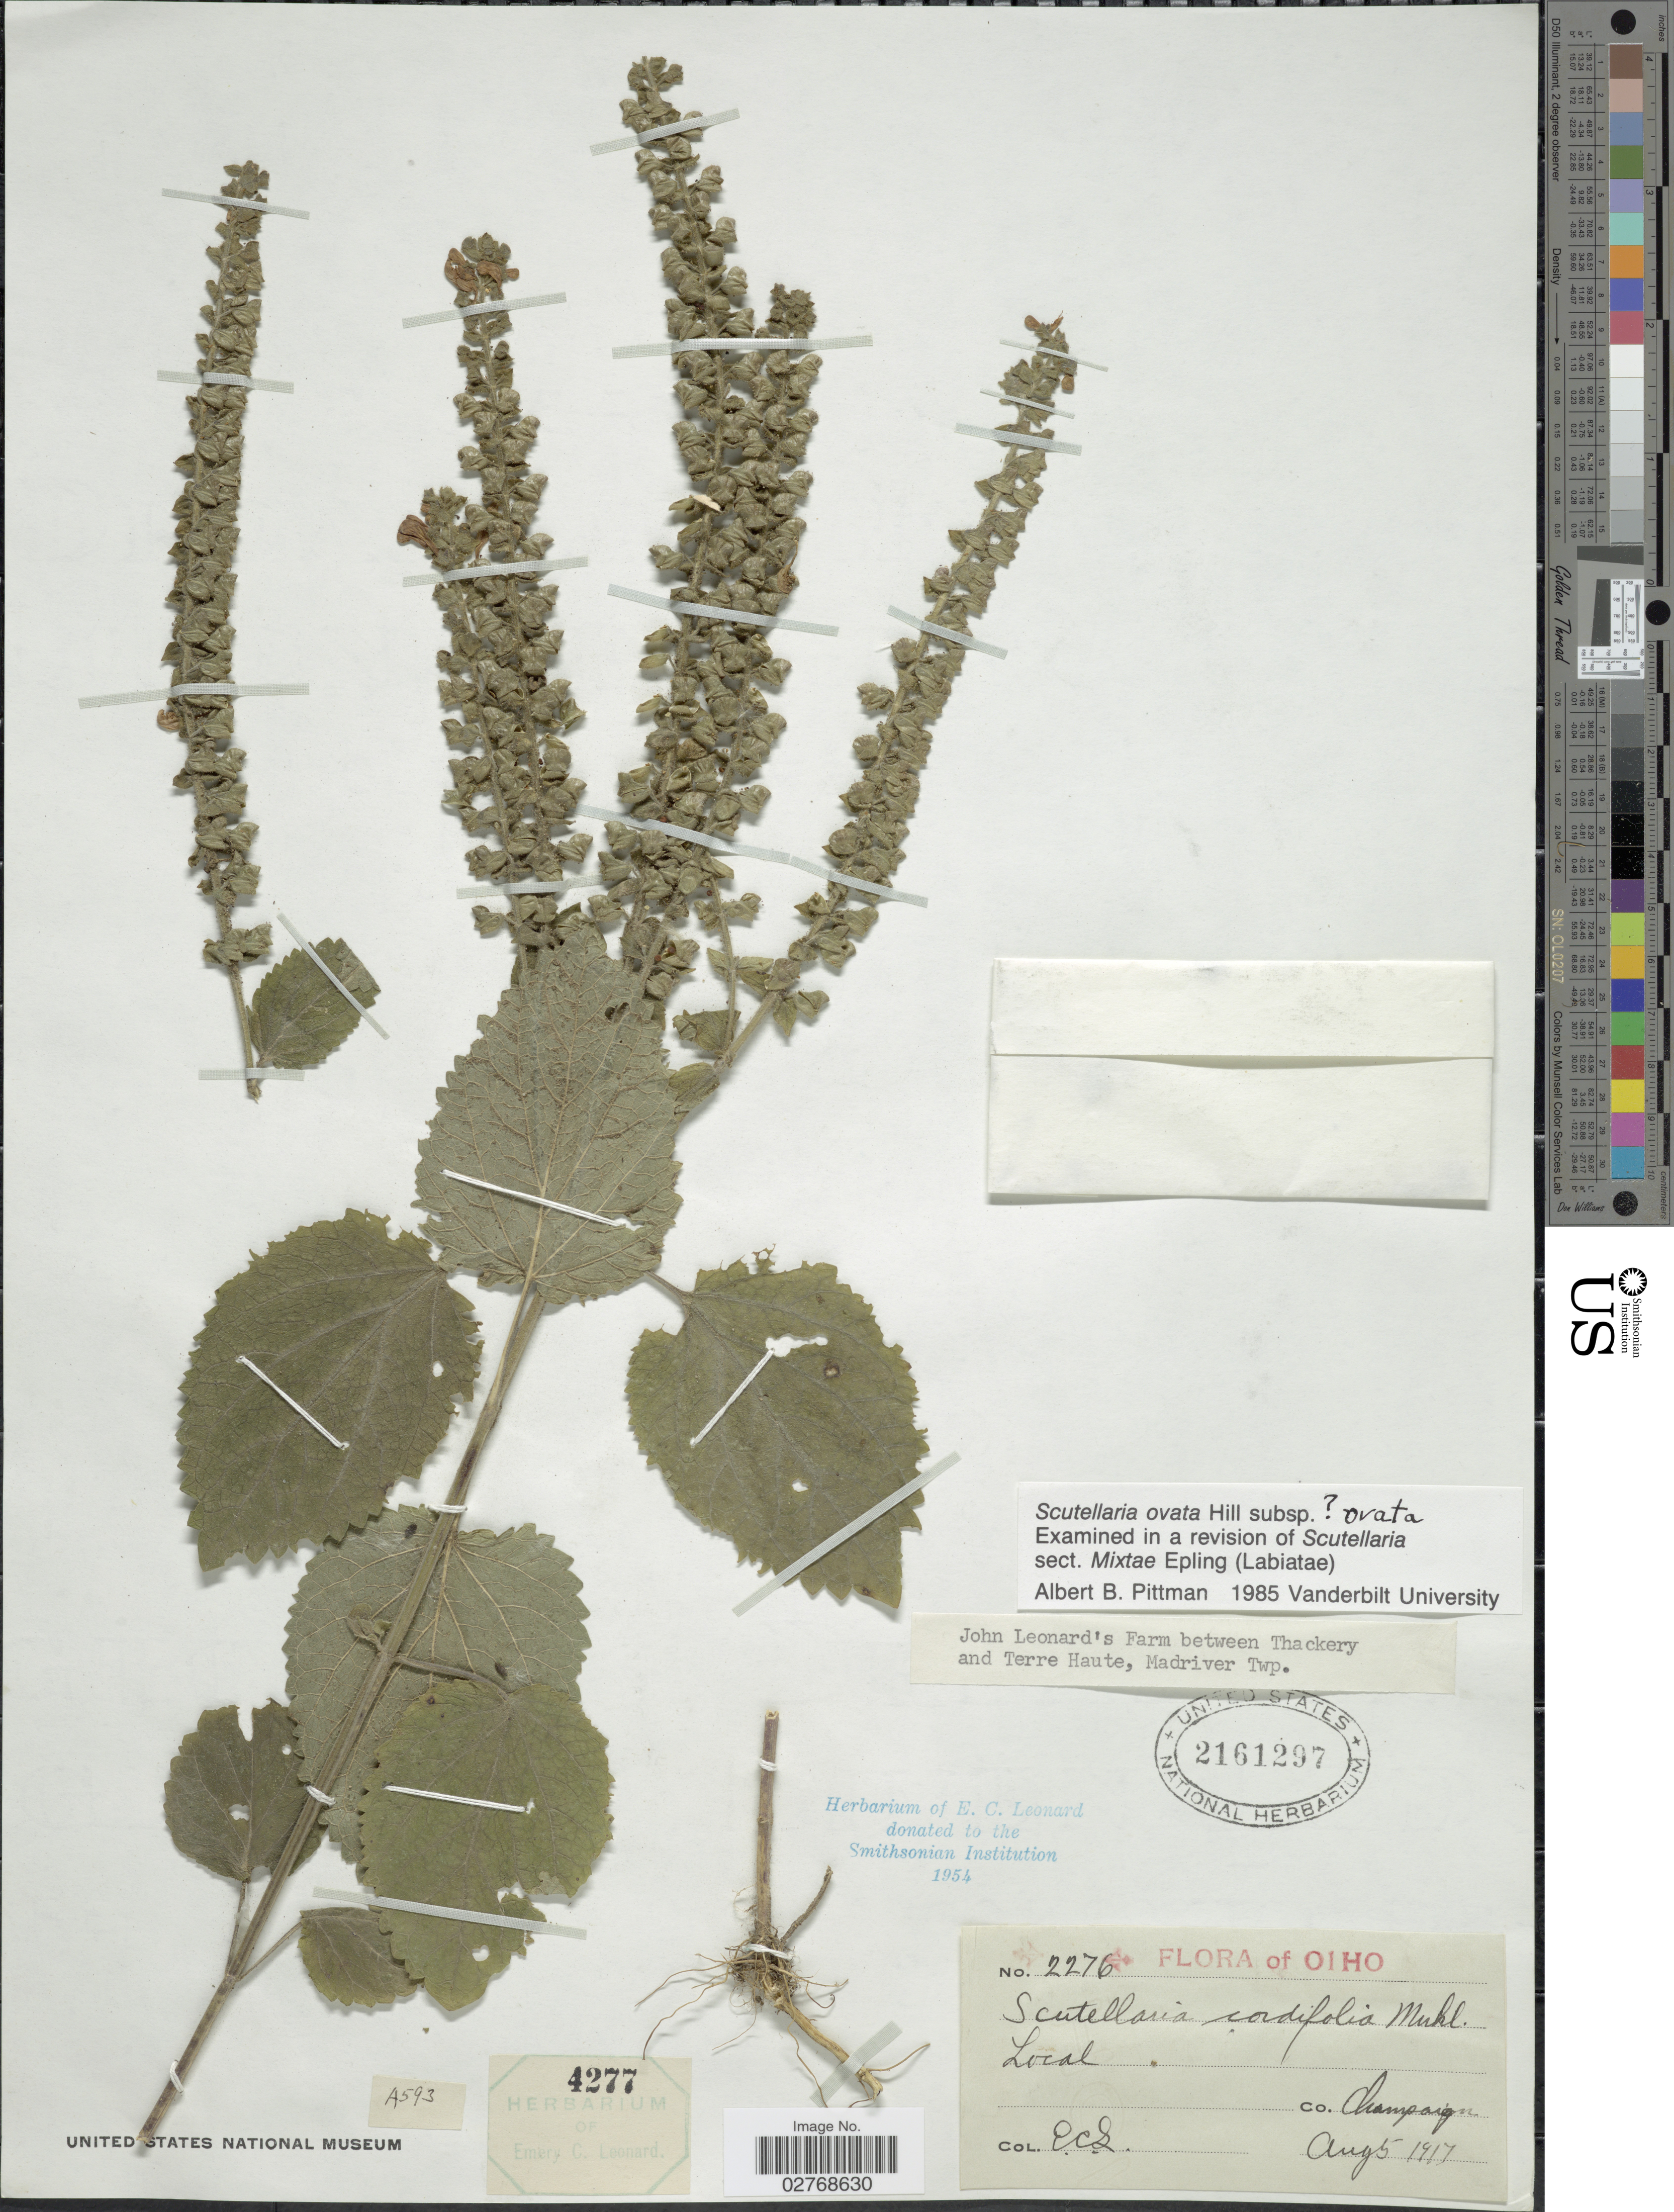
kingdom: Plantae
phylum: Tracheophyta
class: Magnoliopsida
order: Lamiales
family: Lamiaceae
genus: Scutellaria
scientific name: Scutellaria ovata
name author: Hill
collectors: E. C. Leonard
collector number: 4277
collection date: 1917-08-05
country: United States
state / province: Ohio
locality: Co. Champaign. John Leonard's Farm between Thackery and Terre Haute, Madriver Twp.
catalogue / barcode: US 2161297